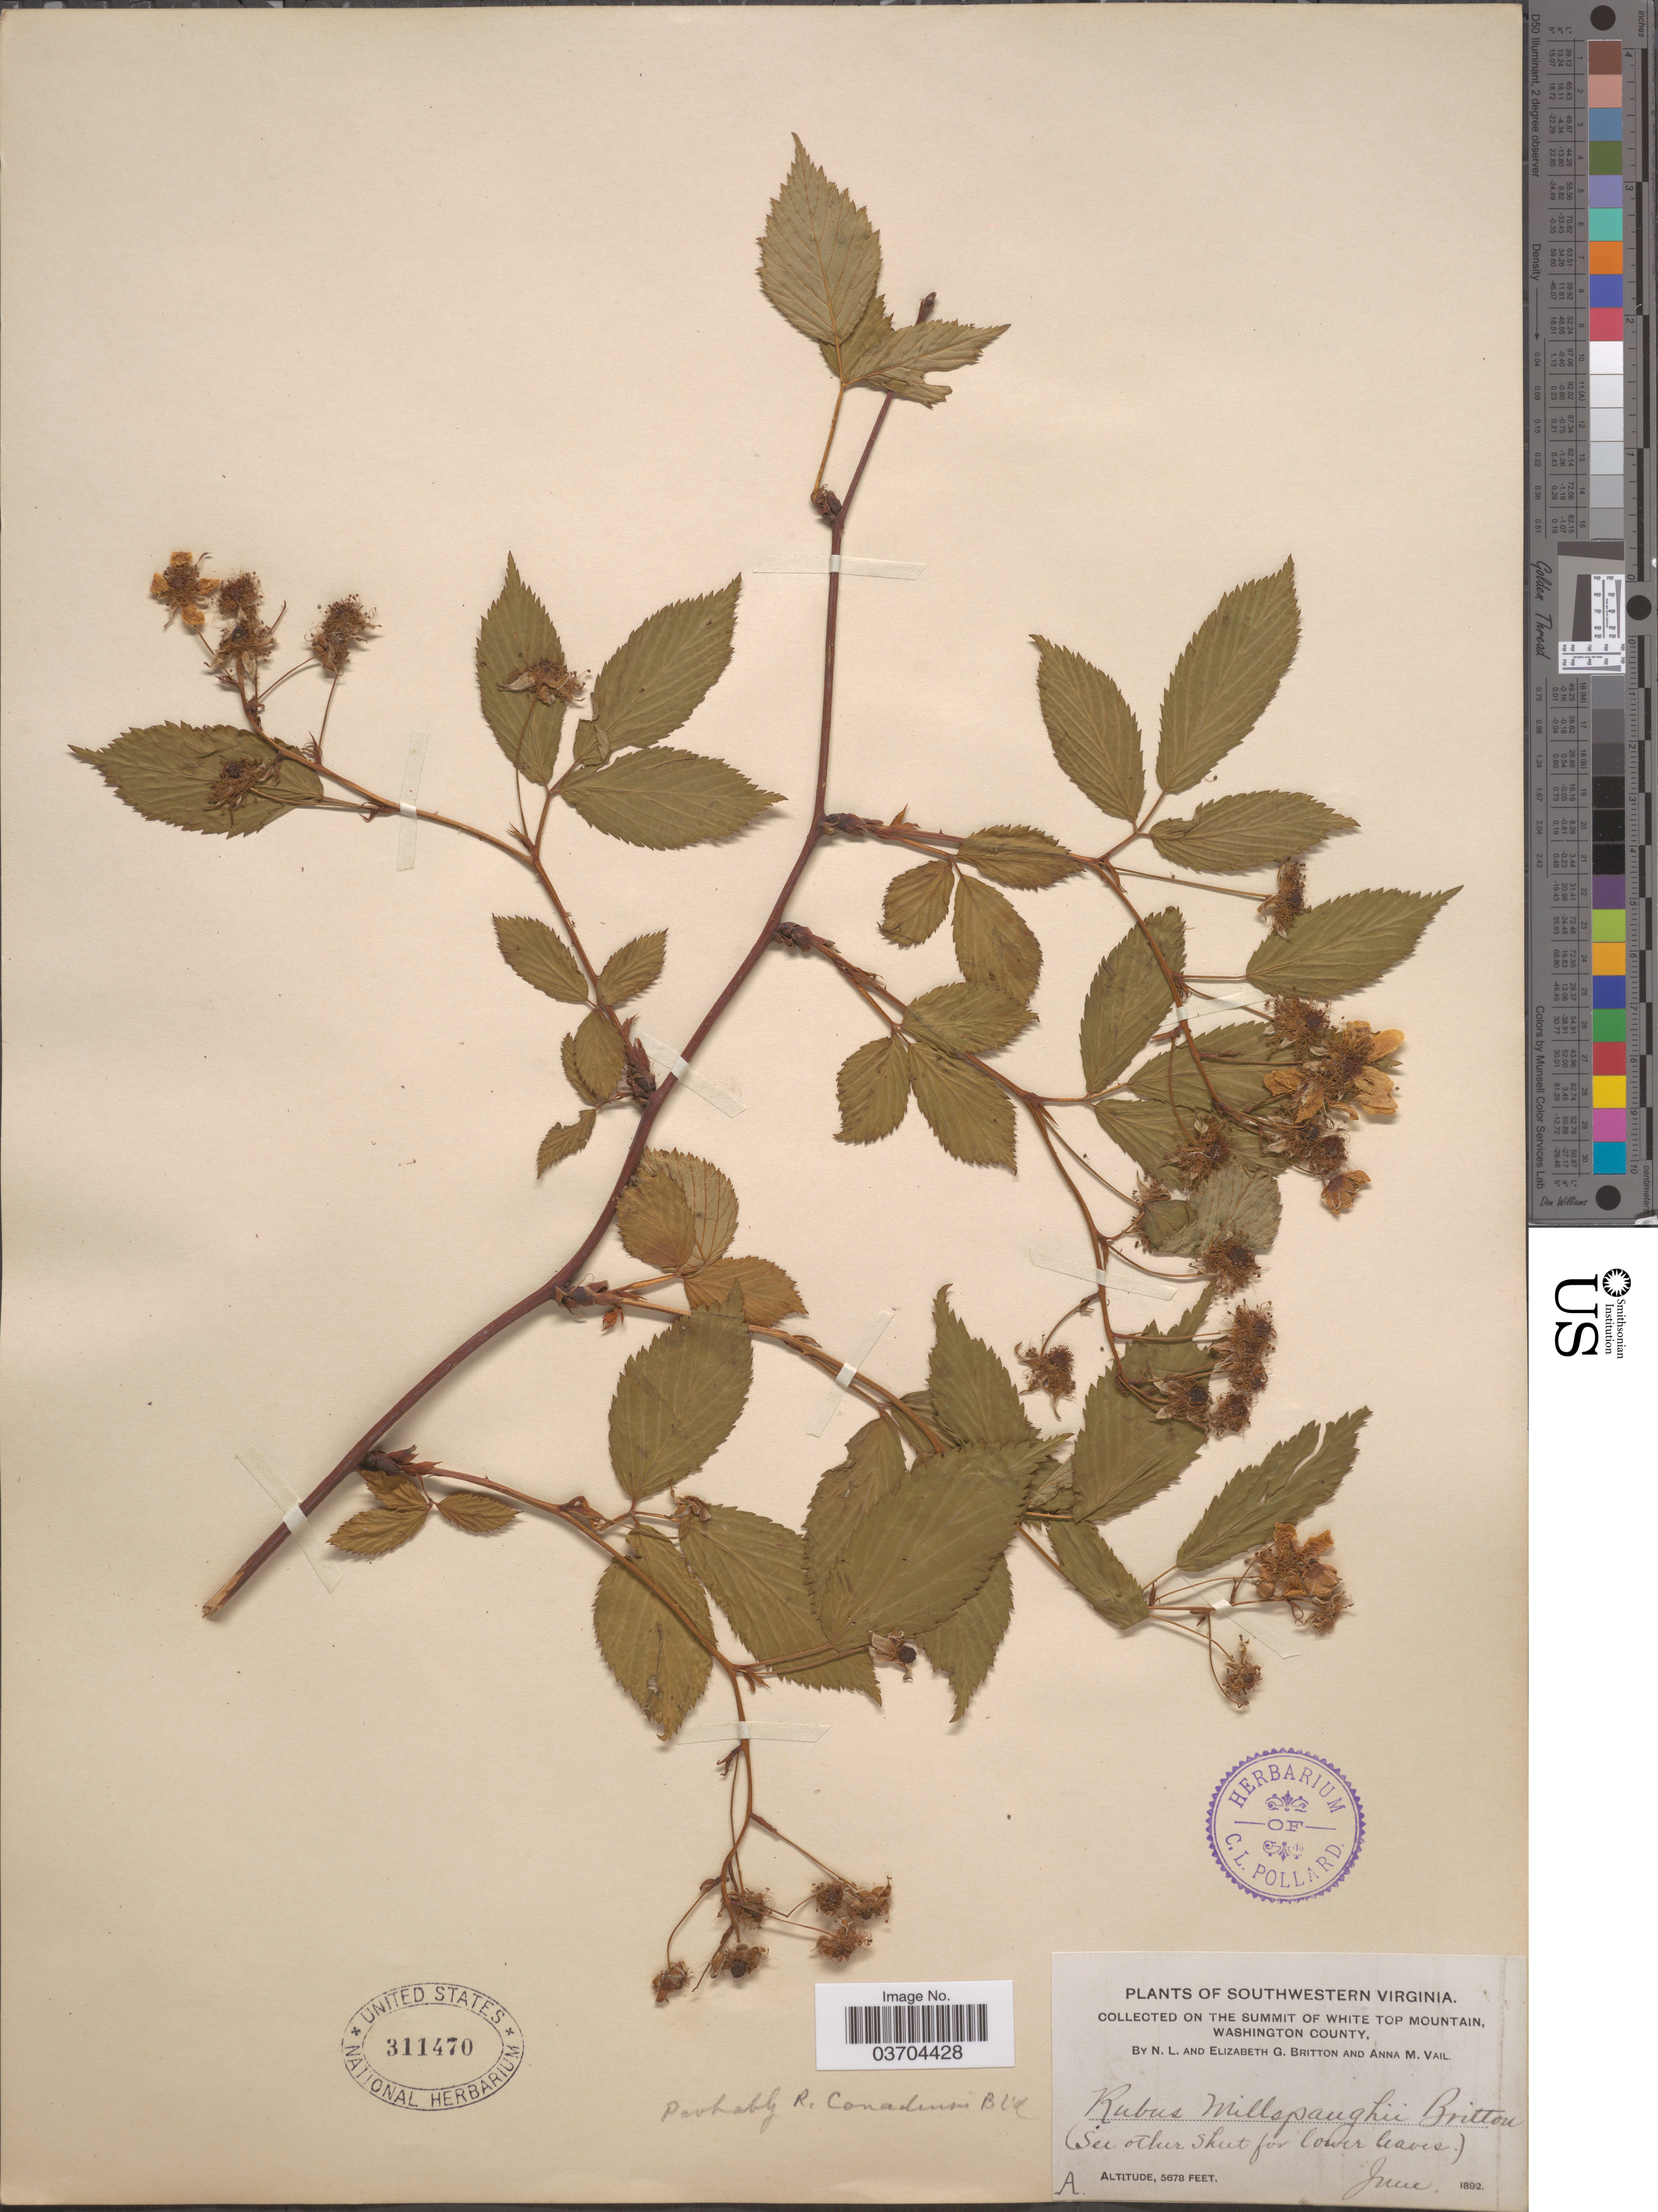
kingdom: Plantae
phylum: Tracheophyta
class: Magnoliopsida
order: Rosales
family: Rosaceae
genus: Rubus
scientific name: Rubus canadensis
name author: L.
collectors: N. Britton, E. G. Britton & A. Vail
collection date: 1892-06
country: United States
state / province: Virginia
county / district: Washington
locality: Southwestern Virginia. On the summit of White Top Mountain, Washington County.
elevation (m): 1731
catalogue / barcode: US 311470